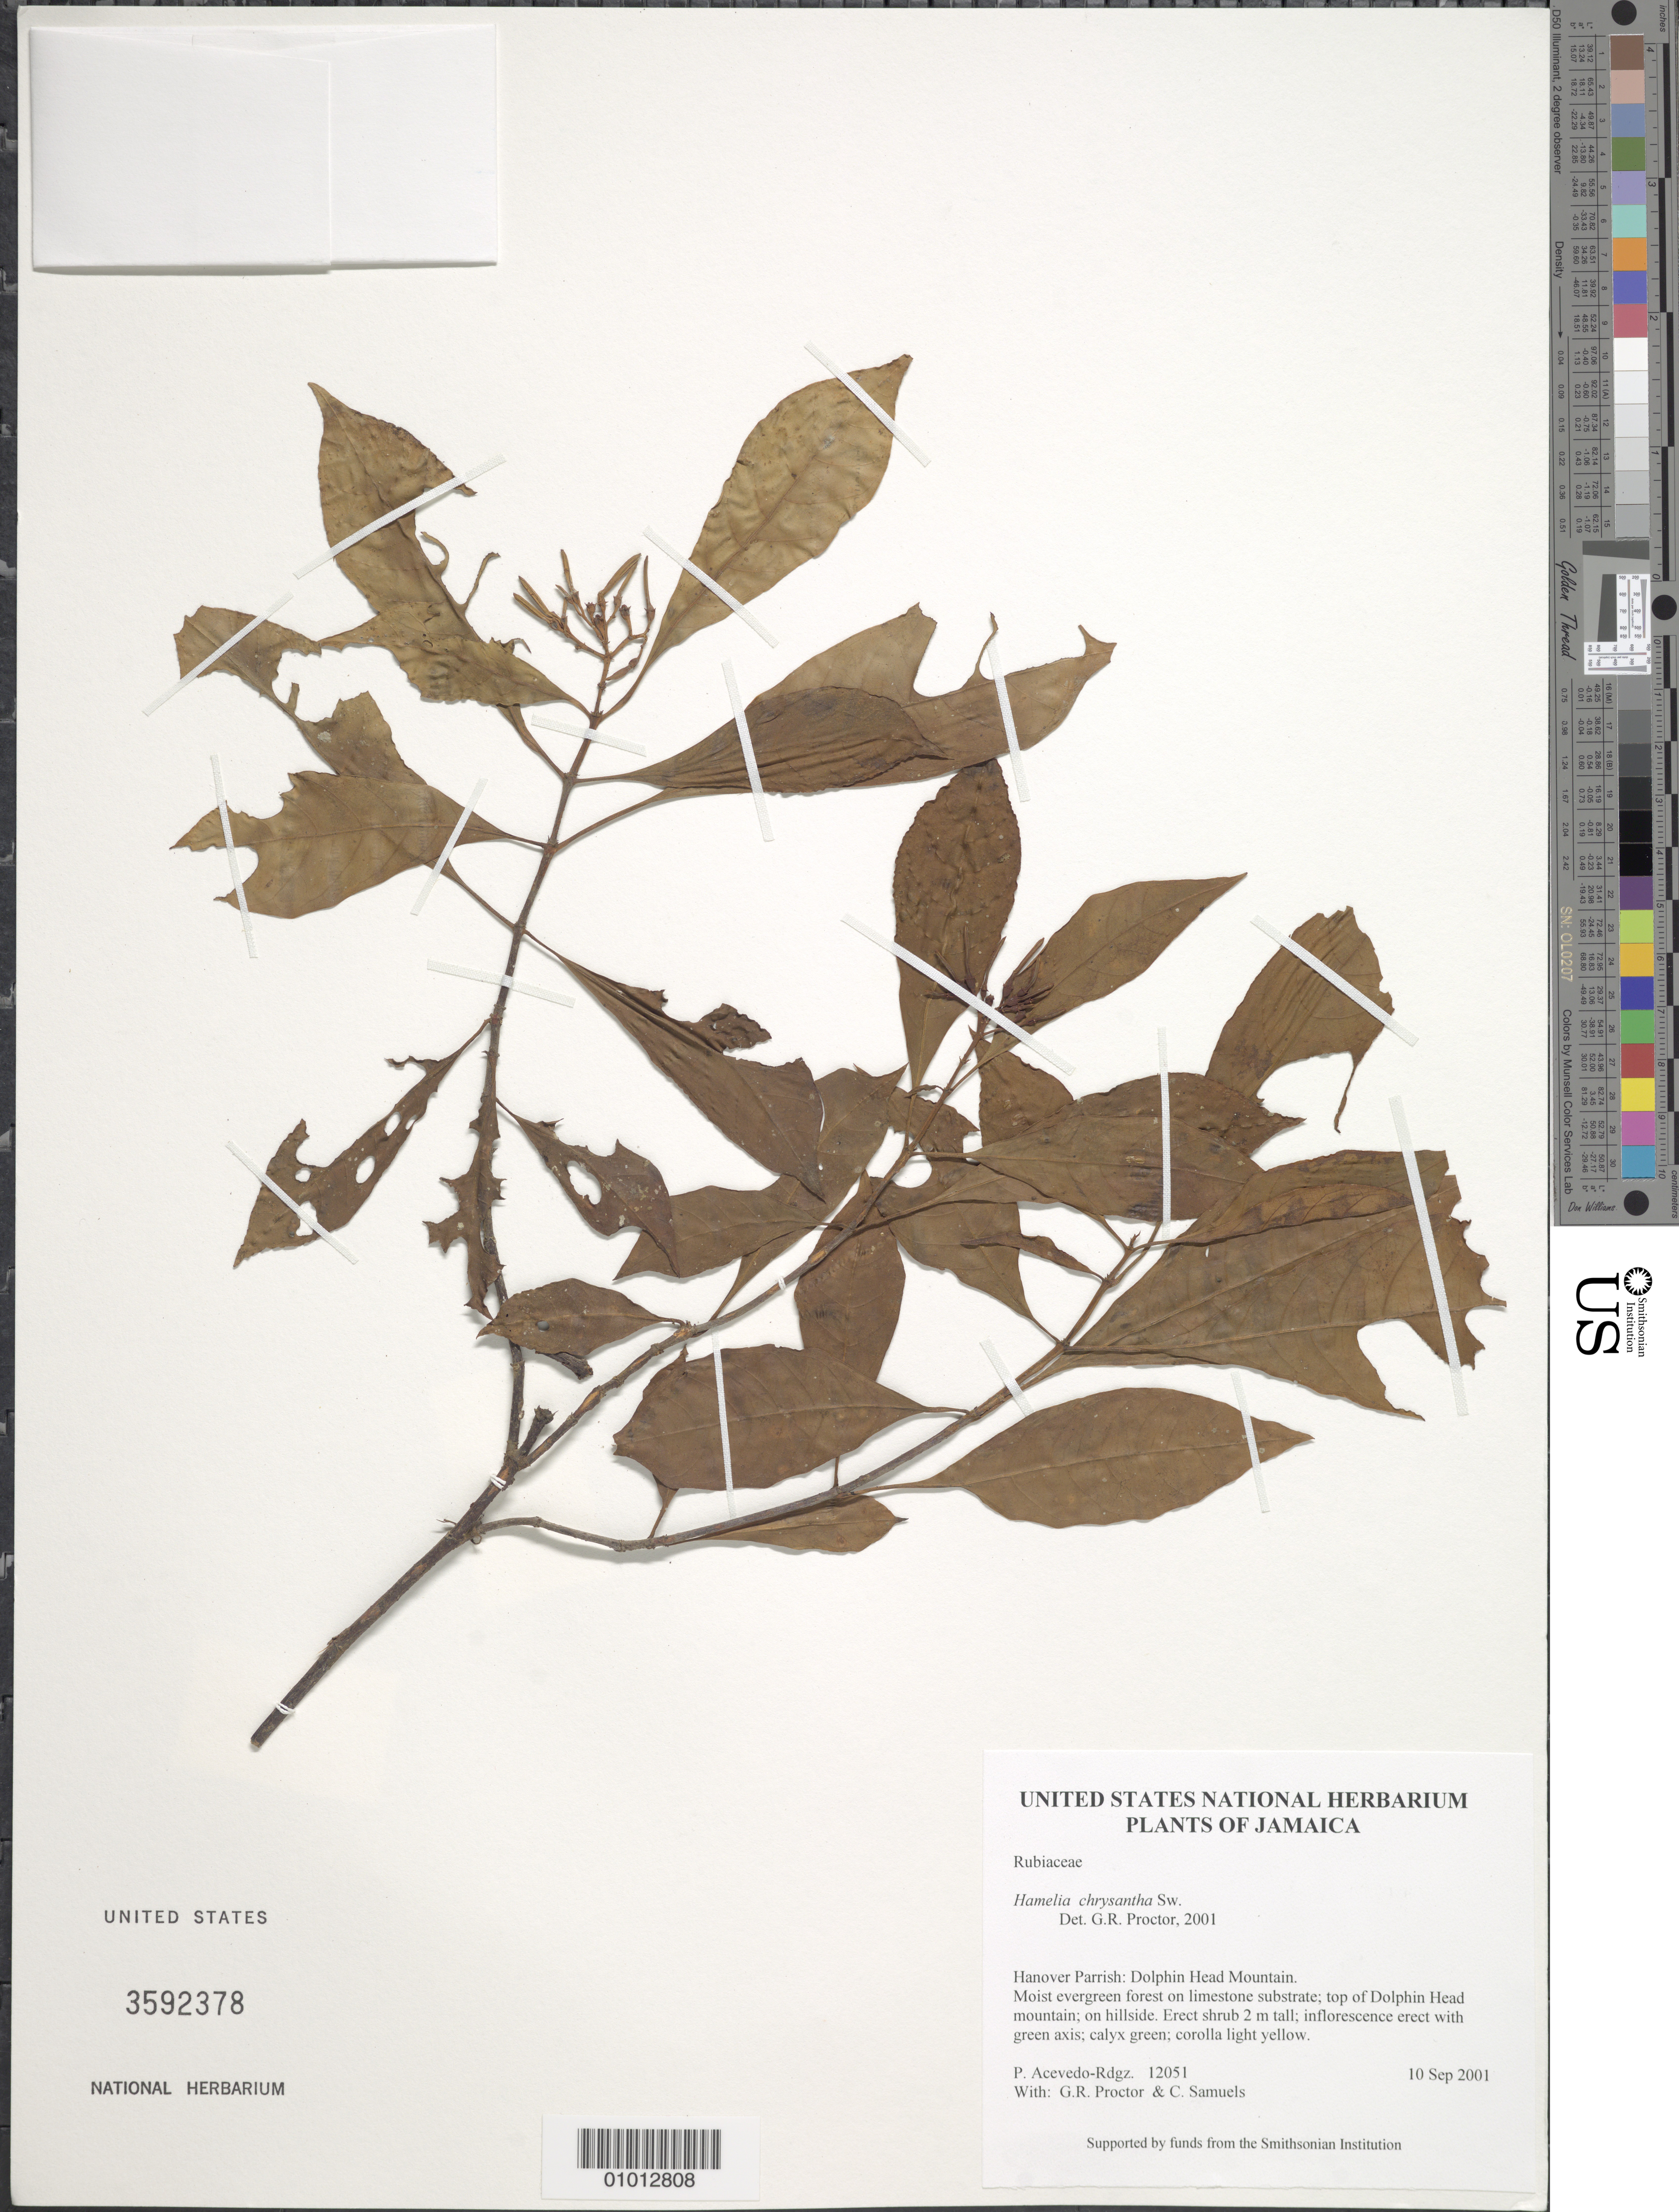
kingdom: Plantae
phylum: Tracheophyta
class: Magnoliopsida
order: Gentianales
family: Rubiaceae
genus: Hamelia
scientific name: Hamelia chrysantha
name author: Sw.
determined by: Proctor, G. R.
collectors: P. Acevedo-Rodr., G. R. Proctor & C. Samuels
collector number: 12051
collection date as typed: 10 Sep 2001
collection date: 2001-09-10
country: Jamaica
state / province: Hanover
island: Jamaica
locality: Hanover Parrish: Dolphin Head Mountain.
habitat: Moist evergreen forest on limestone substrate; top of Dolphin Head mountain; on hillside.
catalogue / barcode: US 3592378